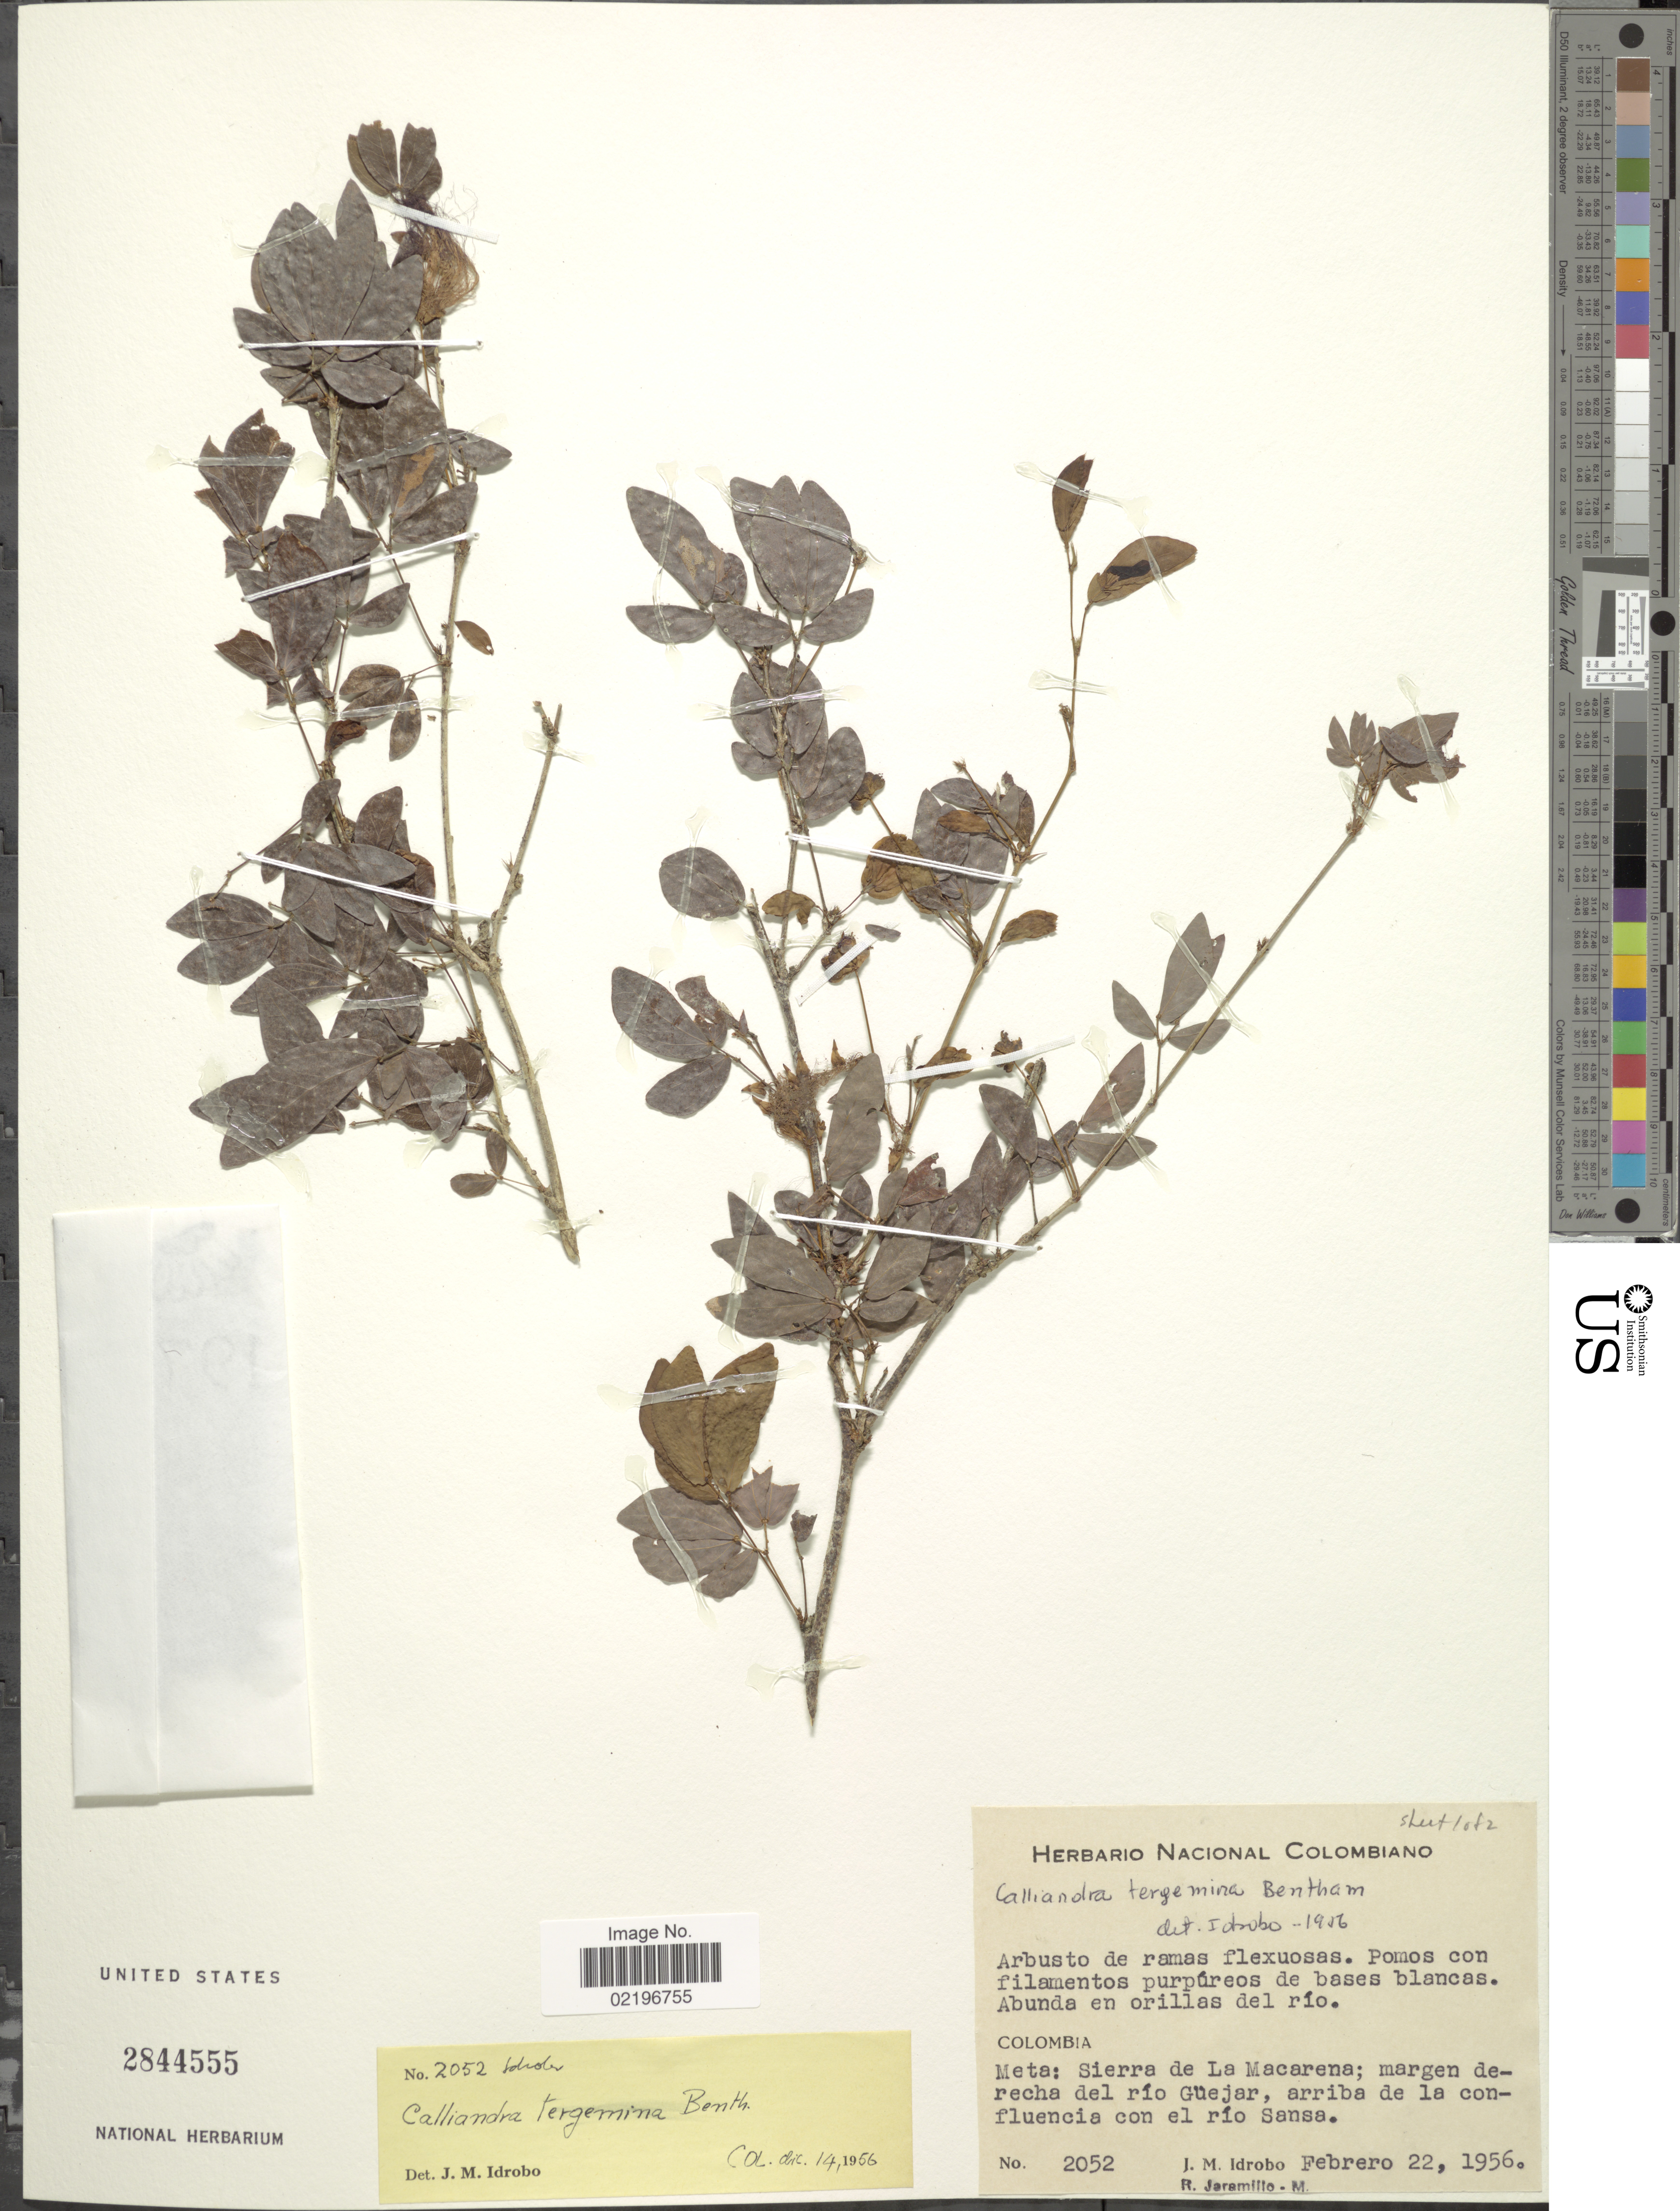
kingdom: Plantae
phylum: Tracheophyta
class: Magnoliopsida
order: Fabales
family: Fabaceae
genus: Calliandra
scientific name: Calliandra tergemina var. emarginata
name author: (Willd.) Barneby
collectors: J. M. Idrobo & R. Jaramillo M.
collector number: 2052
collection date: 1956-02-22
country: Colombia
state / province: Meta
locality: Sierra de La Macarena; margen derecha del rio Guejar, arriba de la confluencia con el rio Sansa.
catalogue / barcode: US 25844555